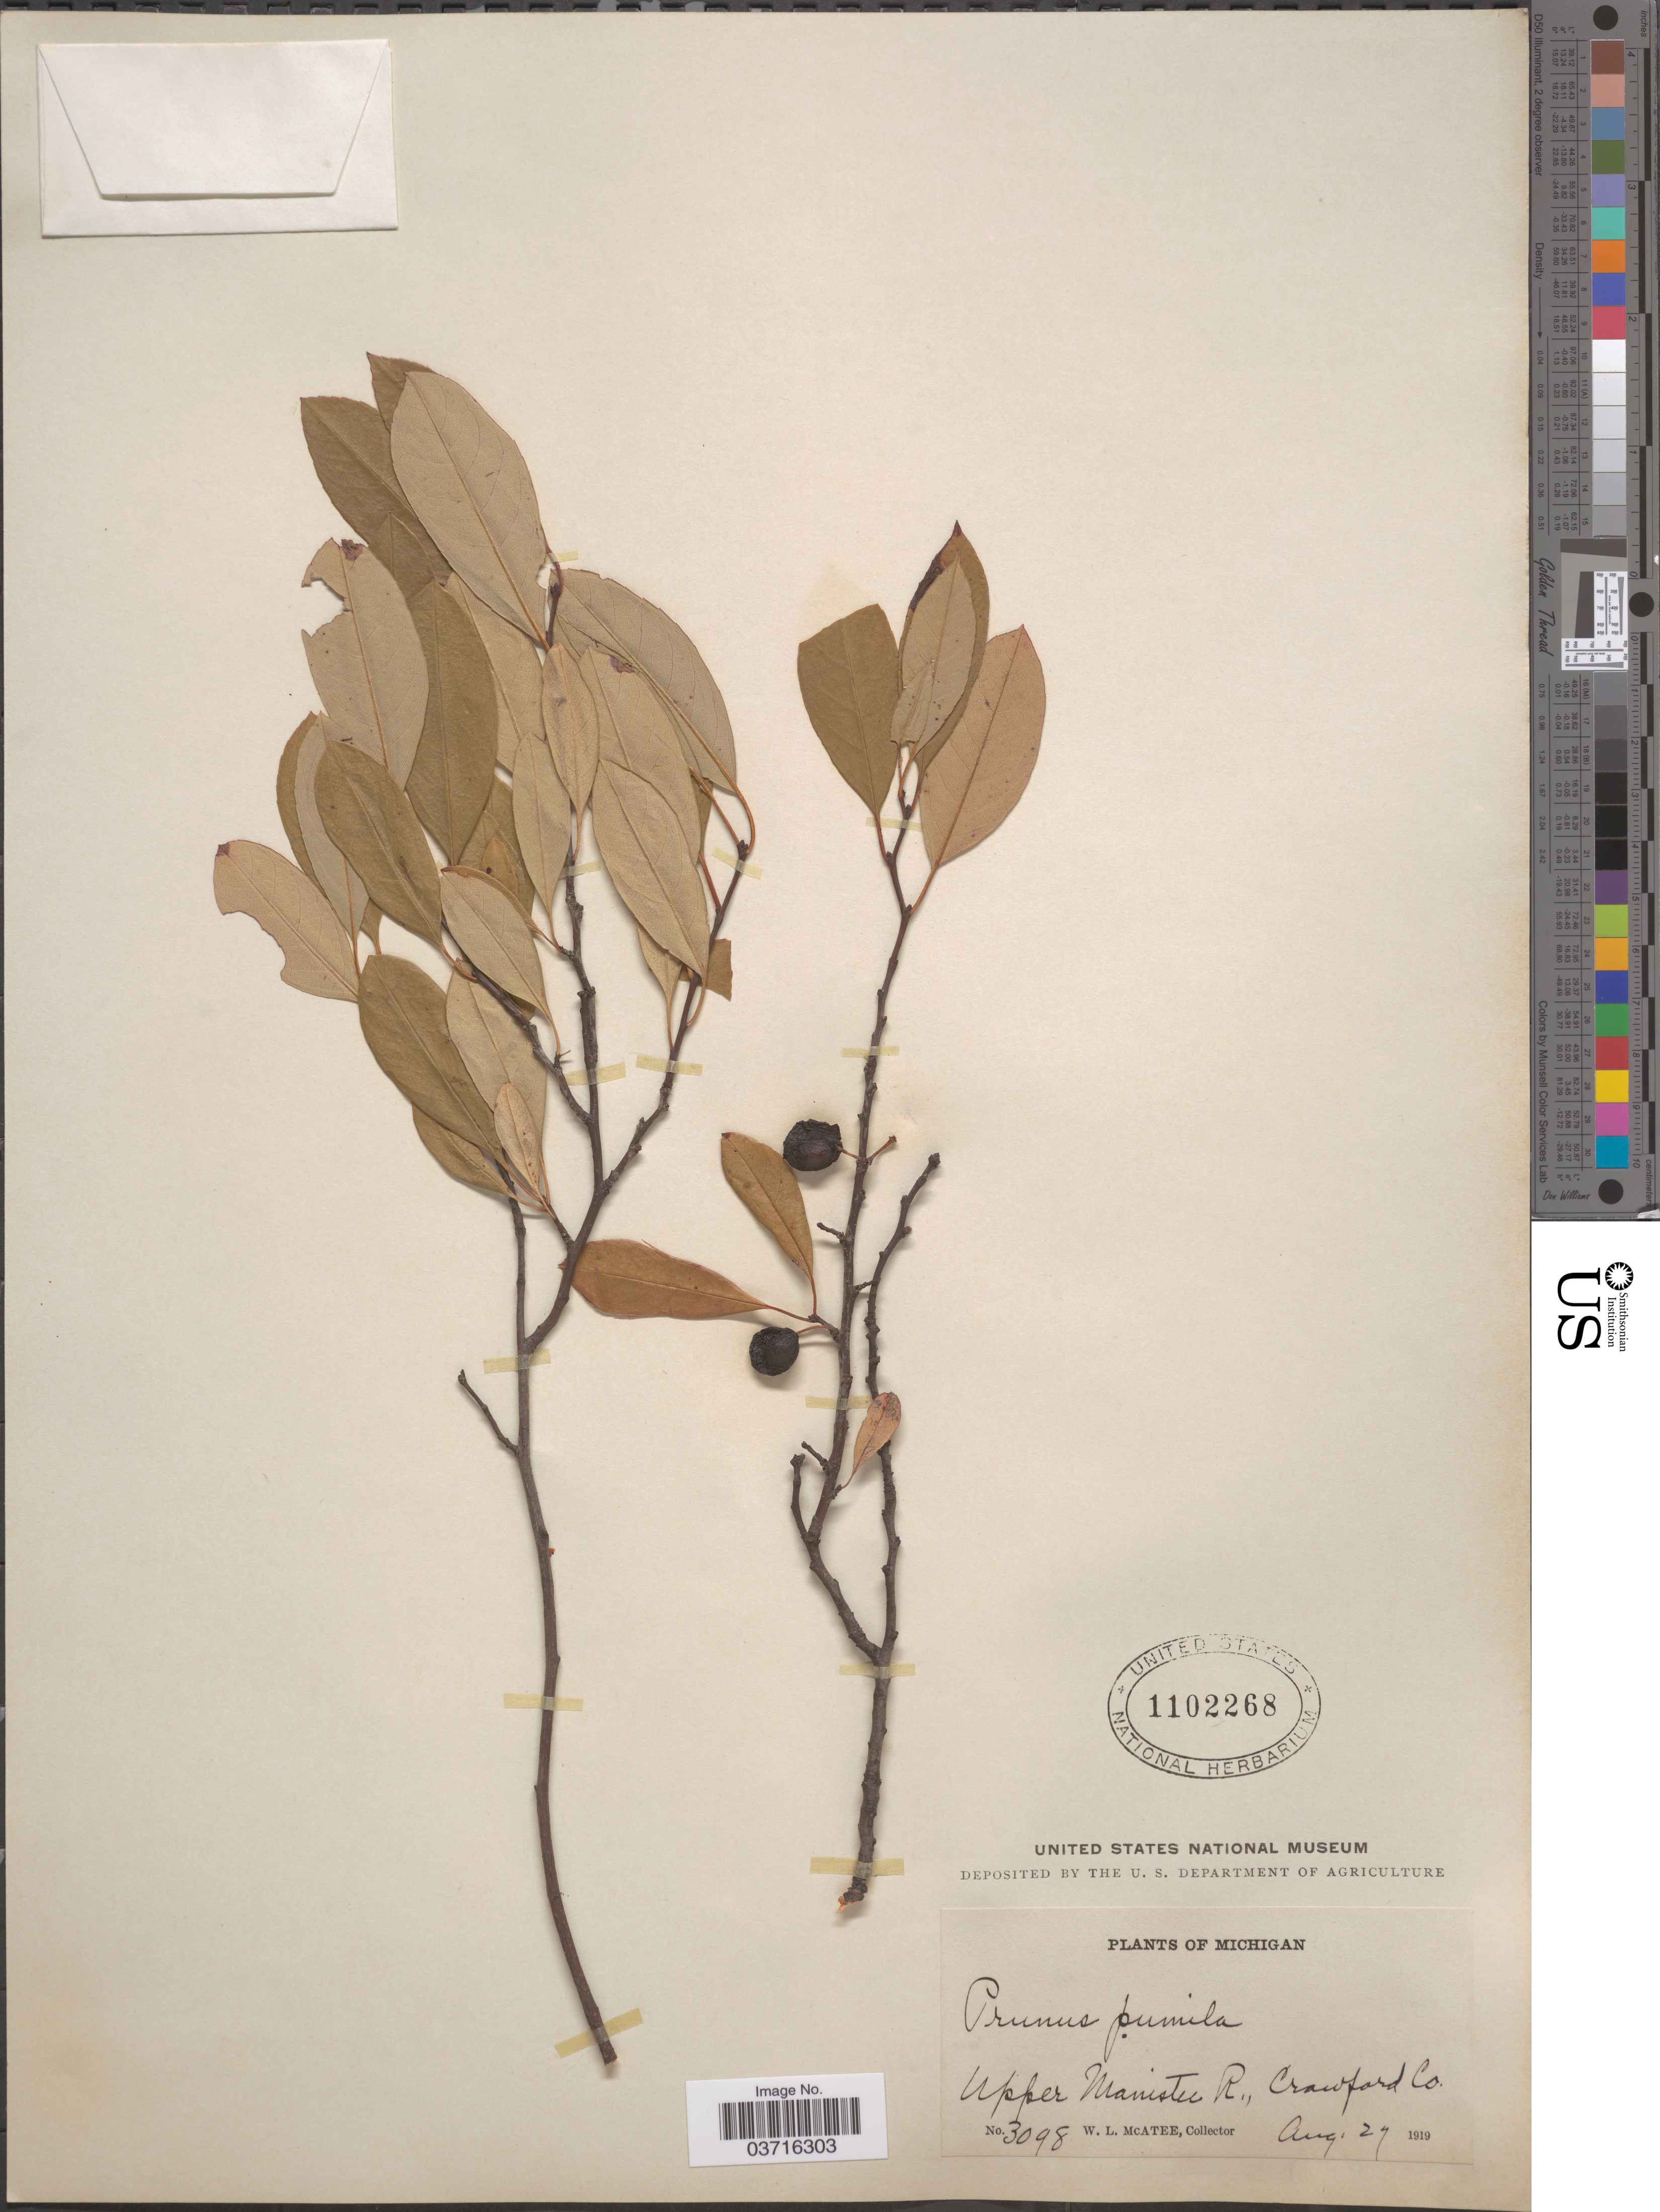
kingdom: Plantae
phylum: Tracheophyta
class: Magnoliopsida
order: Rosales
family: Rosaceae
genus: Prunus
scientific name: Prunus pumila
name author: L.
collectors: W. McAtee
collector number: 3098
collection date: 1919-08-27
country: United States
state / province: Michigan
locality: Upper Manistee R., Crawford Co.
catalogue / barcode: US 1102268